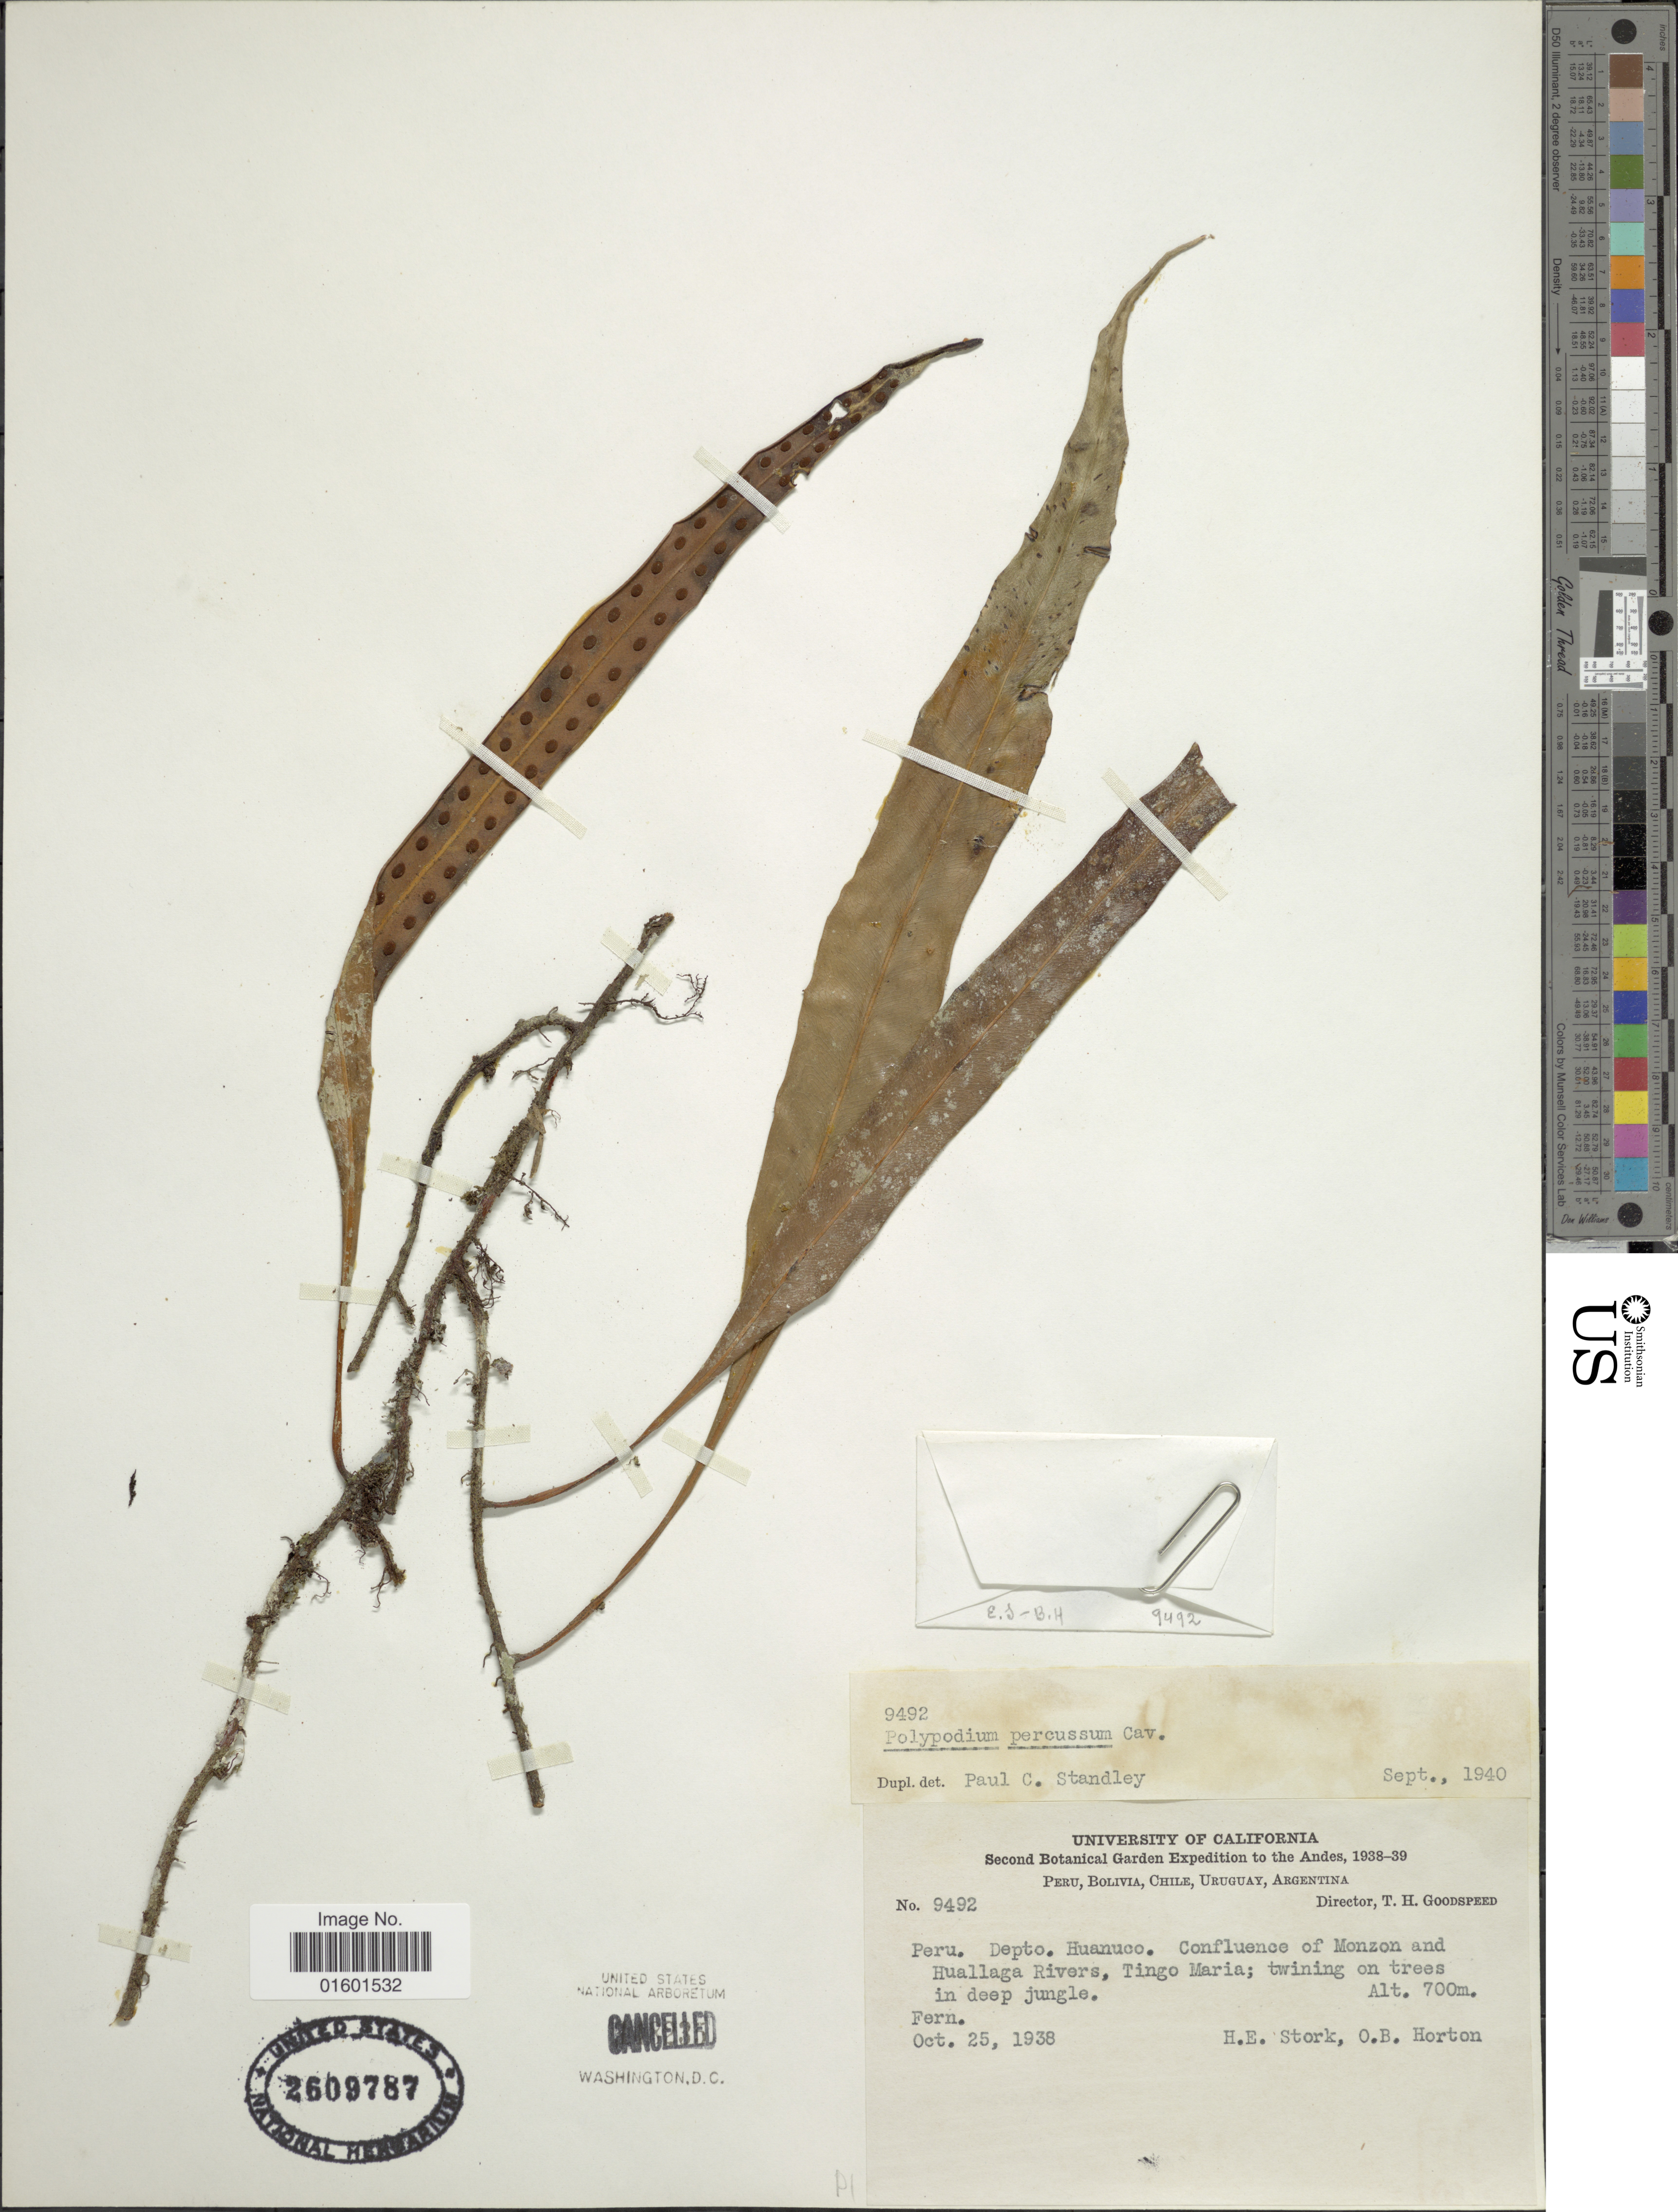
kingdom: Plantae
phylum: Tracheophyta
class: Polypodiopsida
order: Polypodiales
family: Polypodiaceae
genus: Microgramma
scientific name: Microgramma percussa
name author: (Cav.) de la Sota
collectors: H. E. Stork & O. B. Horton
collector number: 9492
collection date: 1938-10-25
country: Peru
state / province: Huánuco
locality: Confluence of Monzon and Huallages Rivers, Tingo Maria; twining ontrees in deep jungle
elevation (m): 700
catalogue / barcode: US 2609787